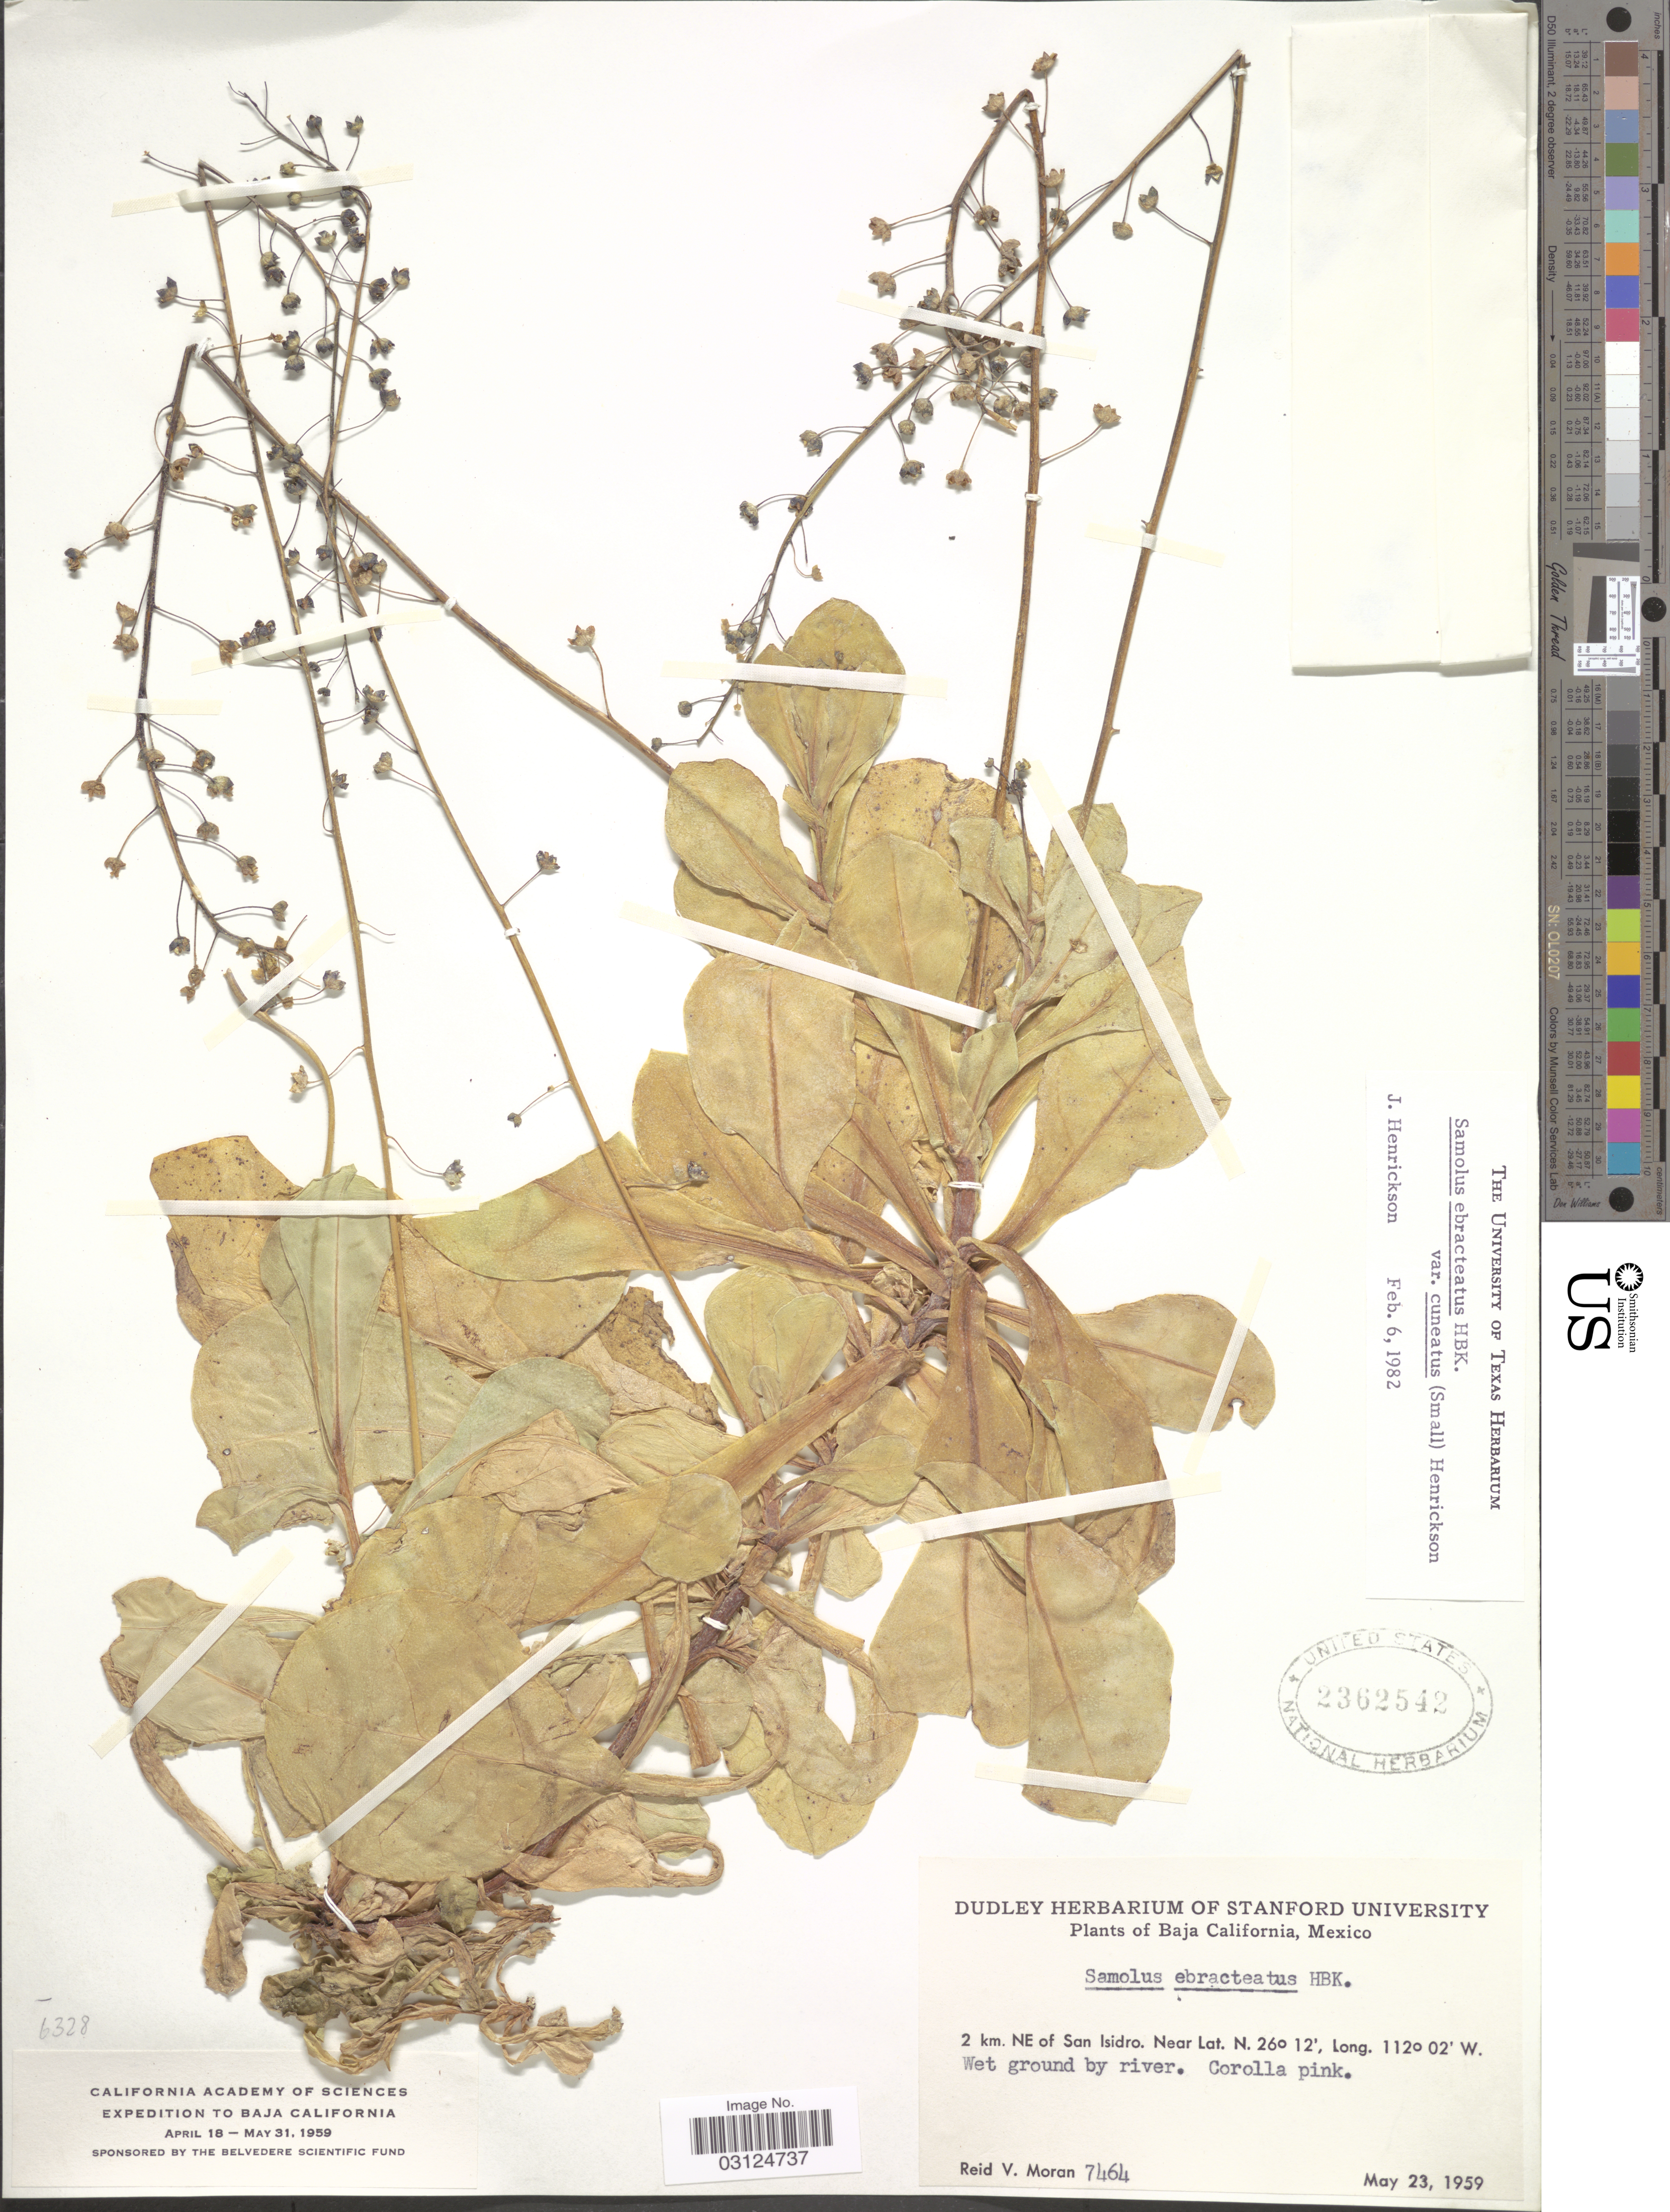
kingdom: Plantae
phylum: Tracheophyta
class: Magnoliopsida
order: Ericales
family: Primulaceae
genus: Samolus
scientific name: Samolus ebracteatus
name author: Kunth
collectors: R. V. Moran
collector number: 7464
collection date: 1959-05-23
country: Mexico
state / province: Baja California Sur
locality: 2 km. NE of San Isidro. Wet ground by river.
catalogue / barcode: US 2362542